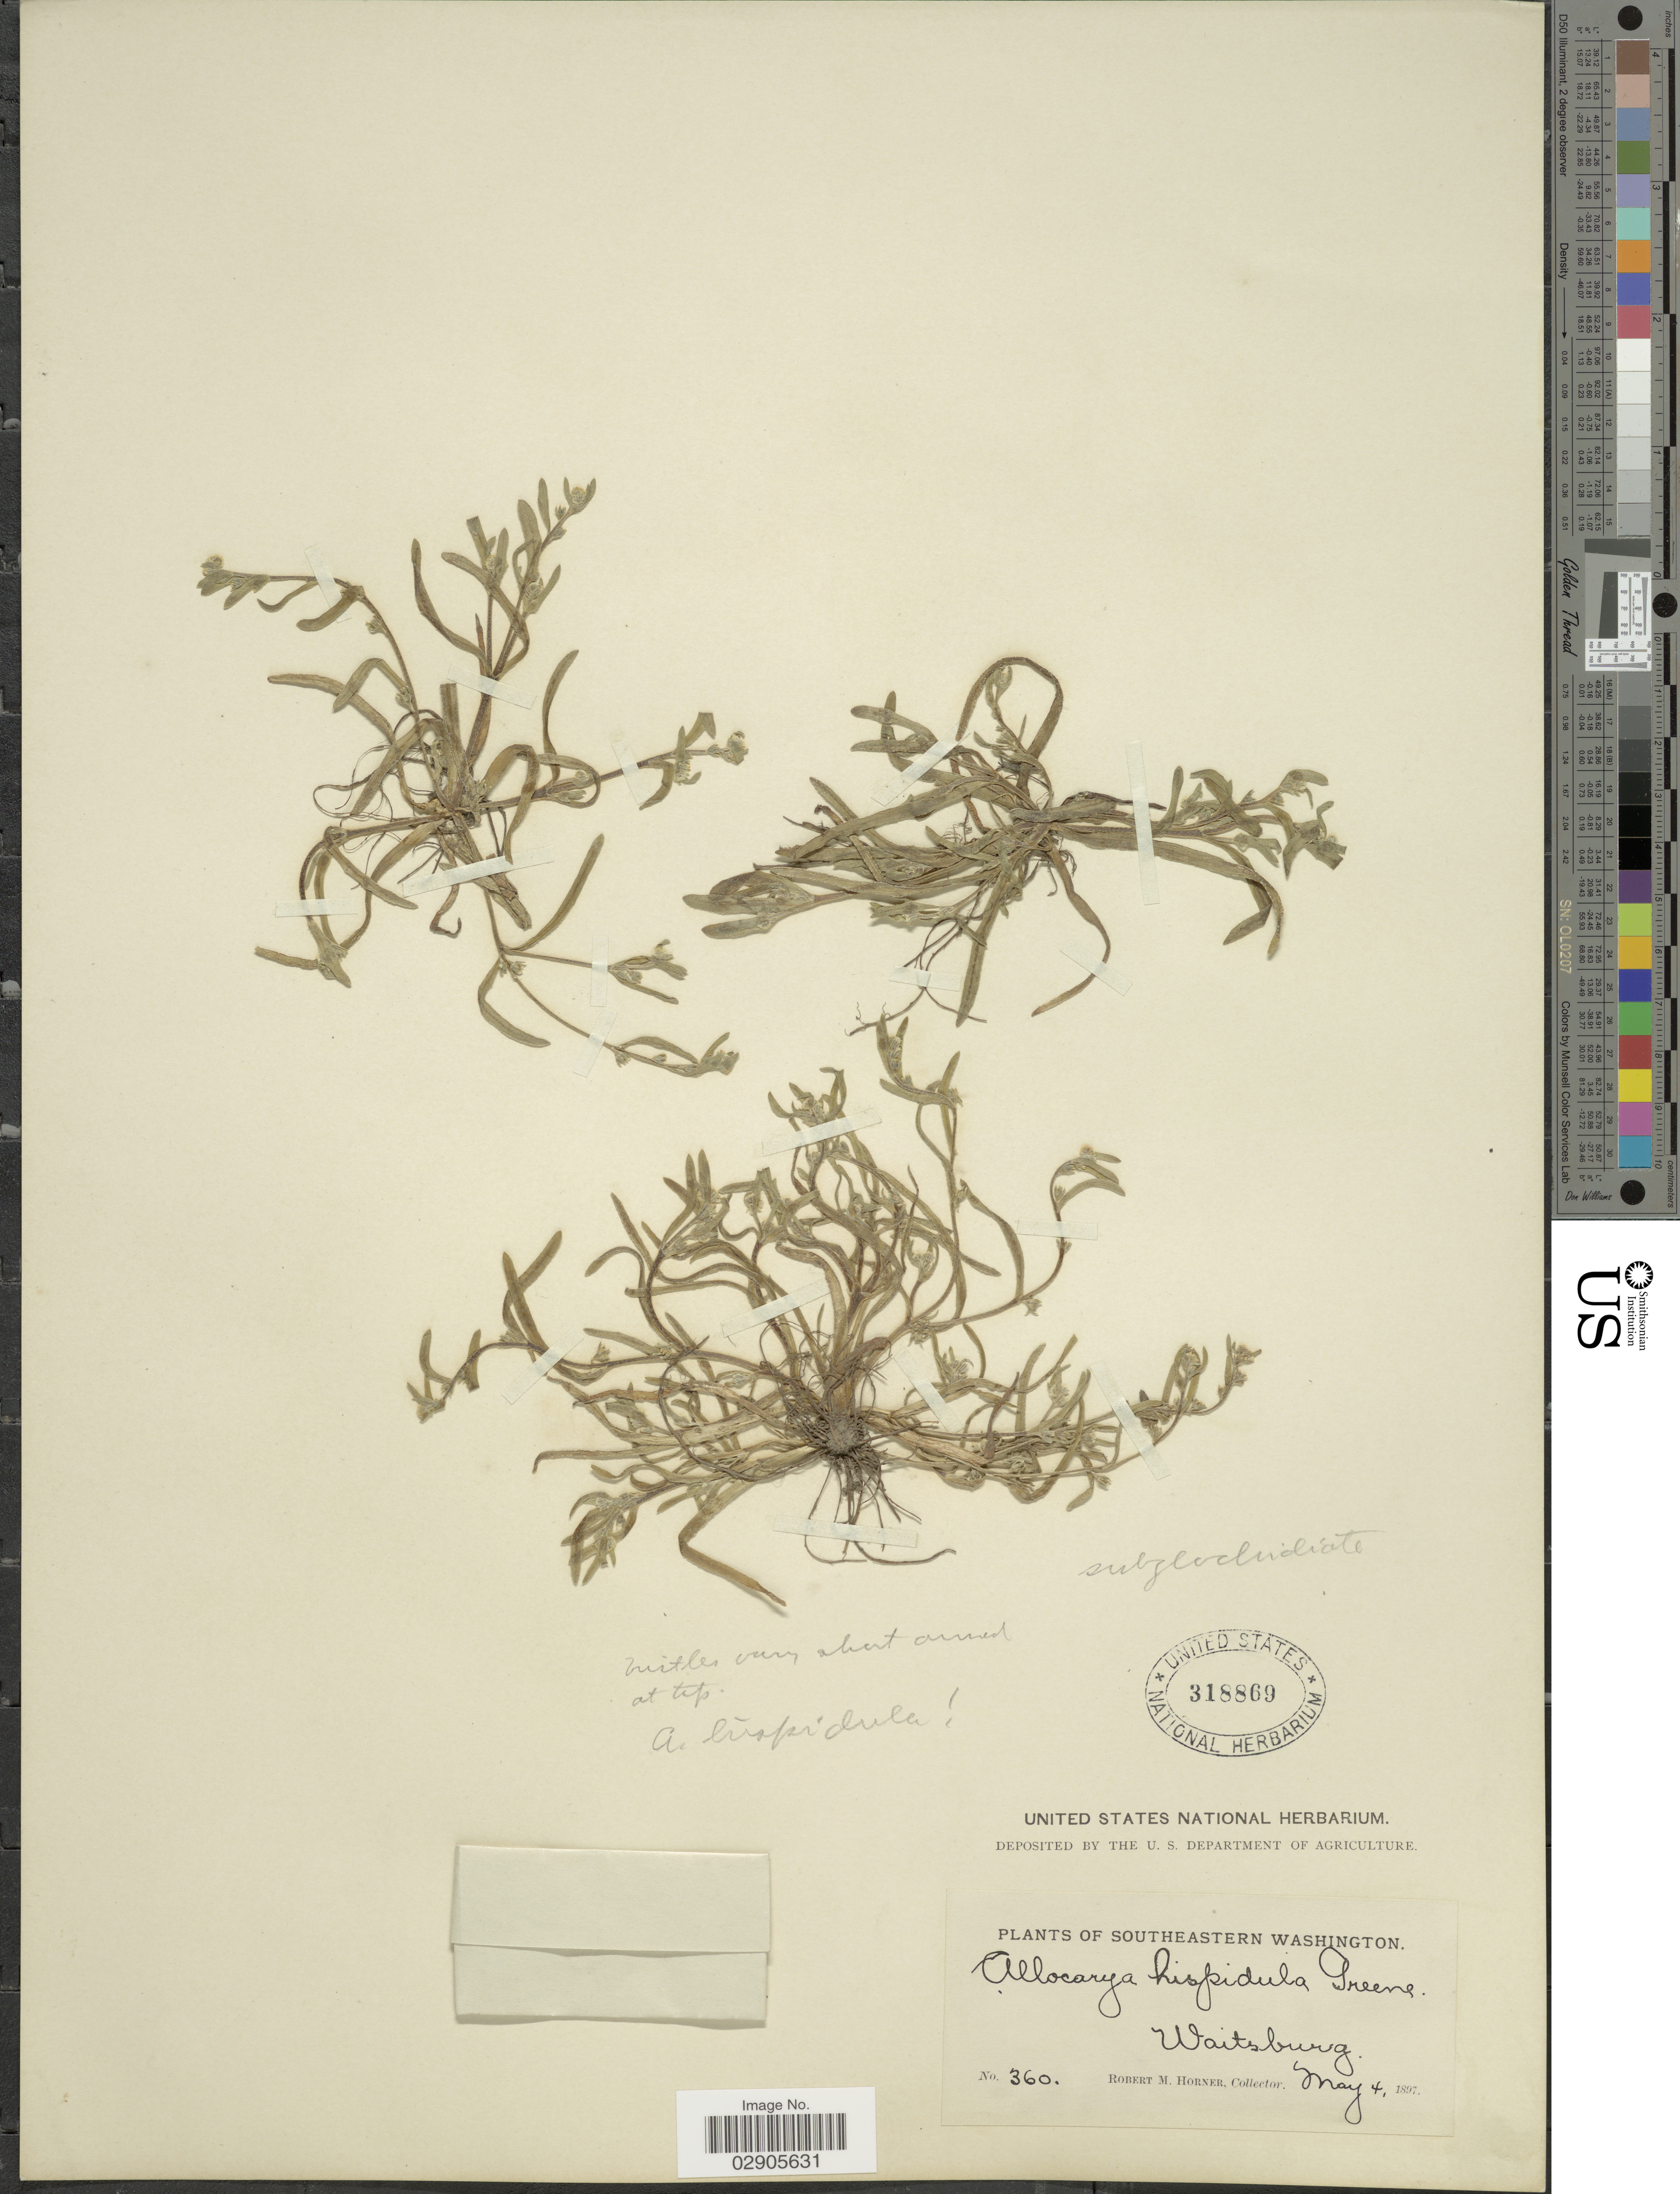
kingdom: Plantae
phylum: Tracheophyta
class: Magnoliopsida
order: Boraginales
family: Boraginaceae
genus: Plagiobothrys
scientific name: Plagiobothrys hispidulus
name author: (Greene) I.M. Johnst.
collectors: R. Horner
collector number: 360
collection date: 1897-05-04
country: United States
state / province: Washington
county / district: Walla Walla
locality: Southeastern Washington. Waitsburg.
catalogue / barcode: US 318869